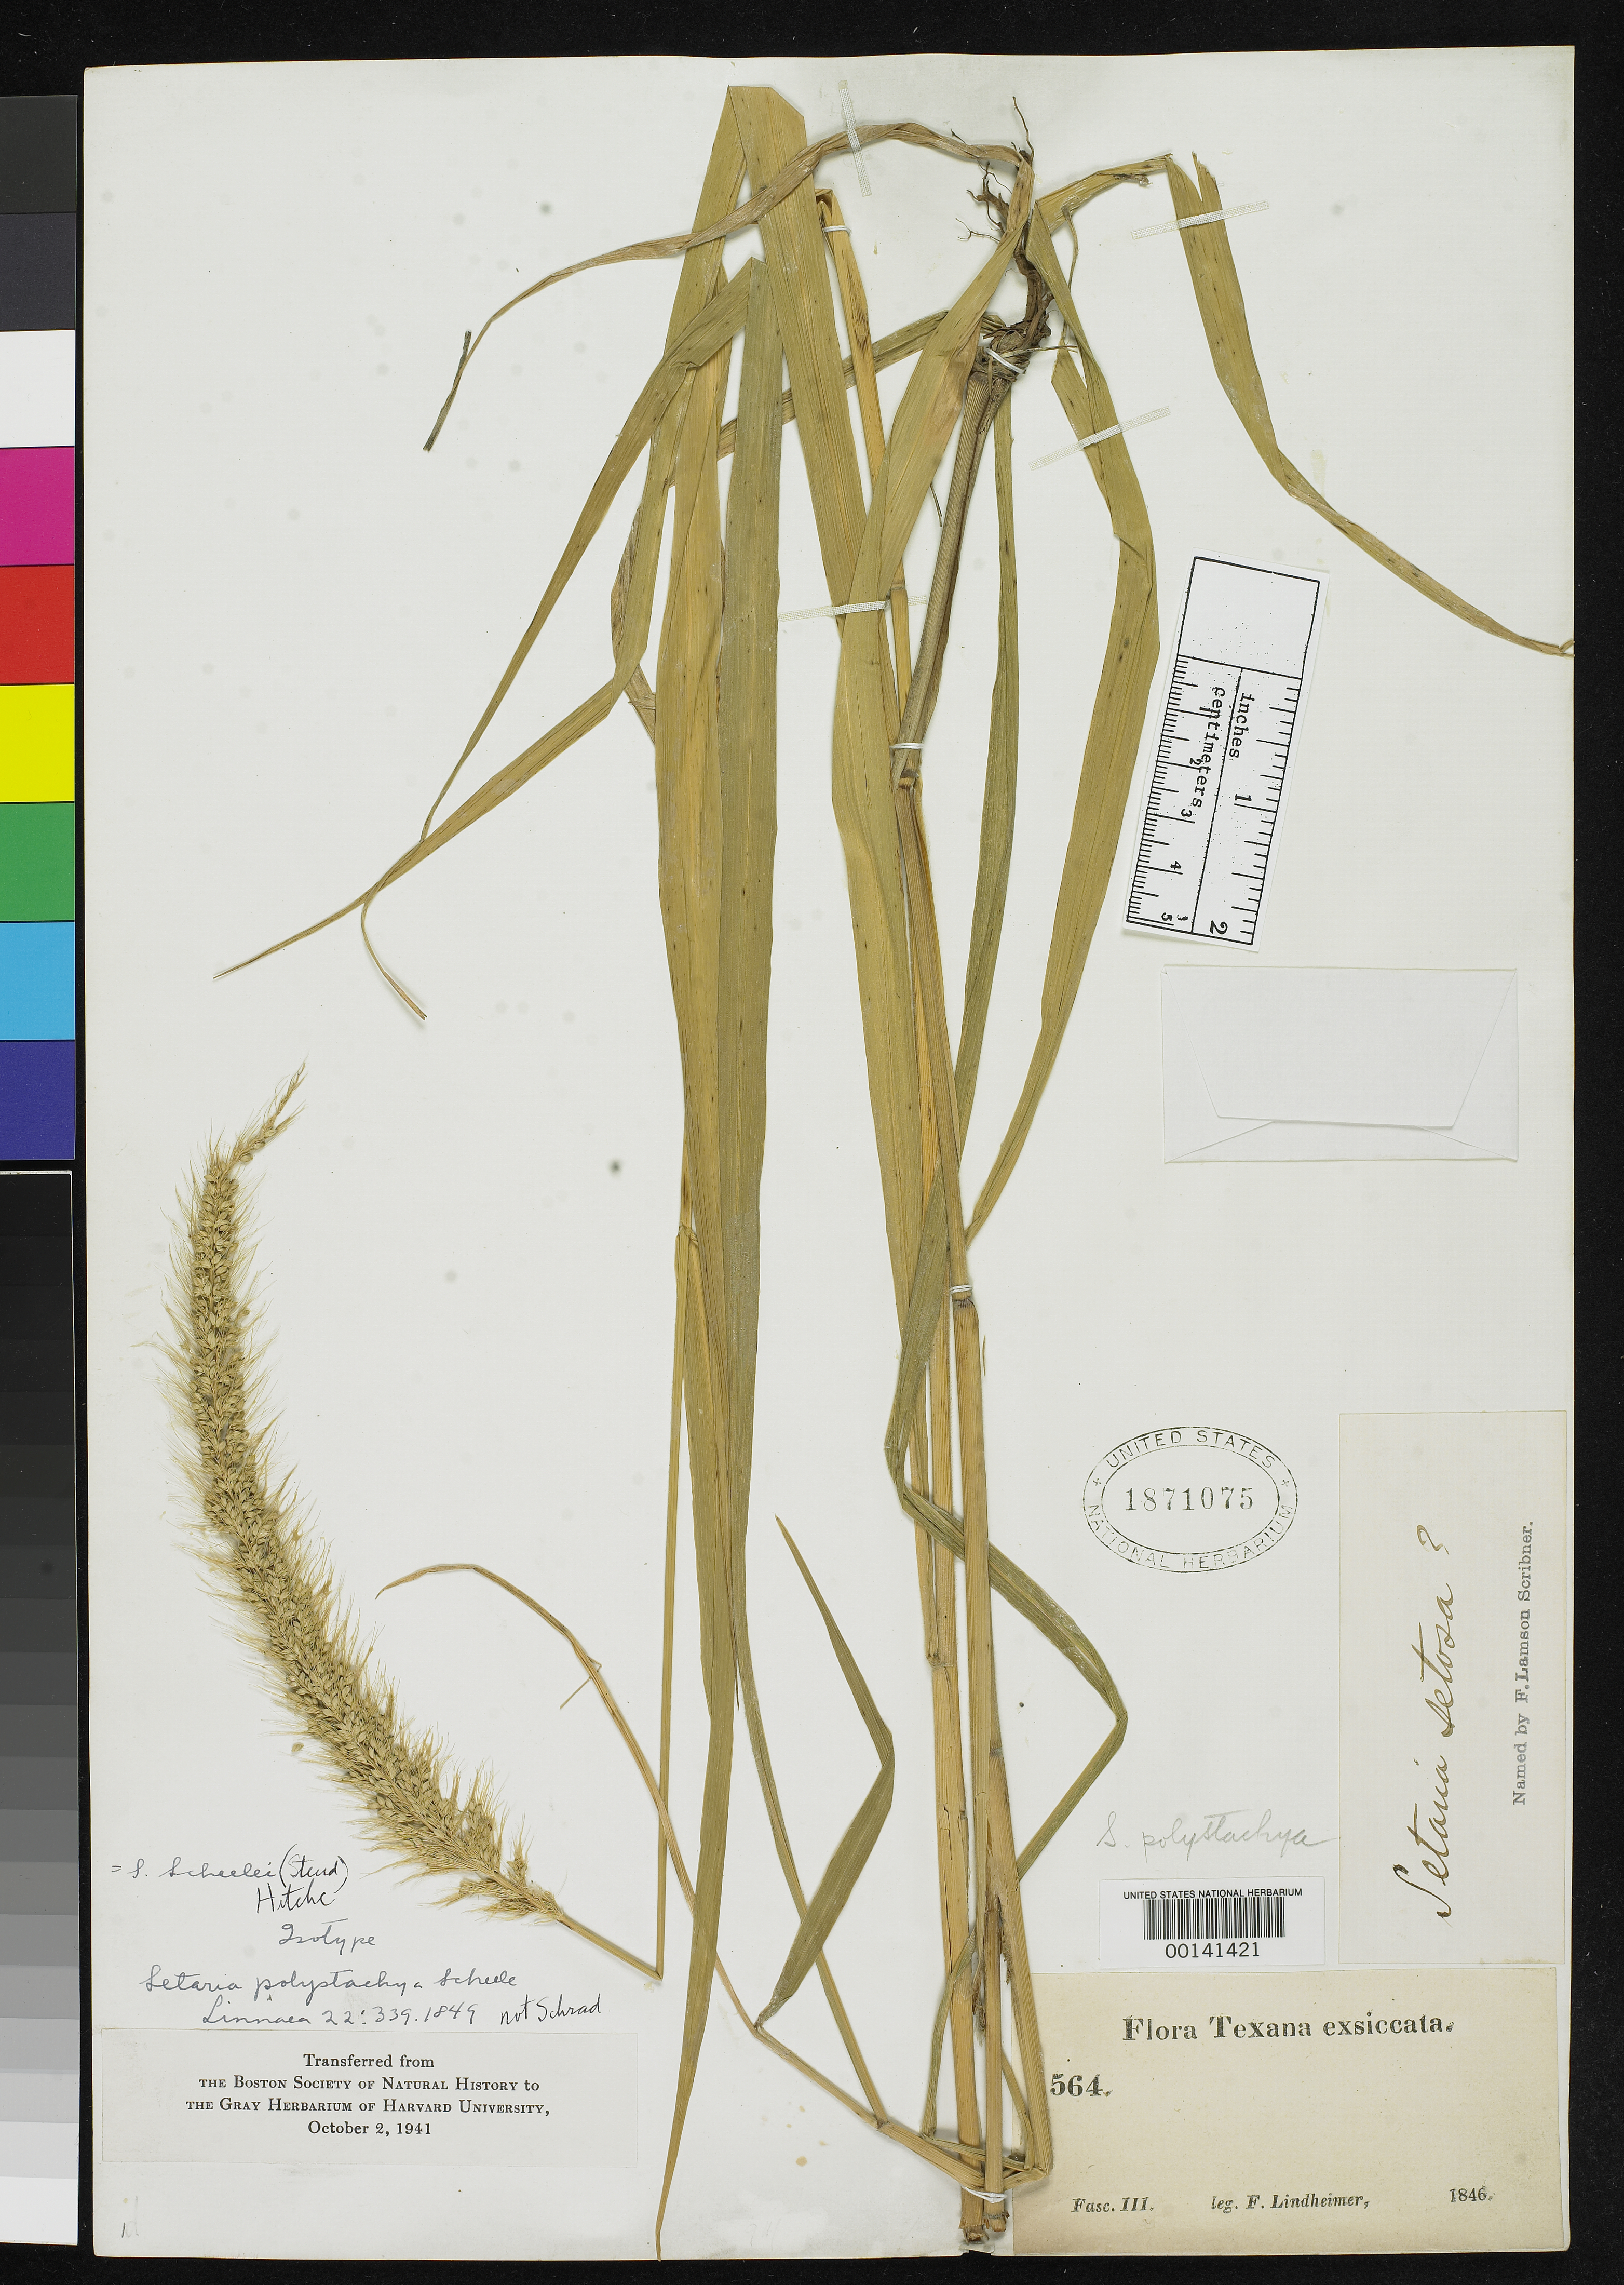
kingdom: Plantae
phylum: Tracheophyta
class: Liliopsida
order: Poales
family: Poaceae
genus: Setaria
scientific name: Setaria polystachya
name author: Scheele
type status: Isotype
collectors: F. J. Lindheimer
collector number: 564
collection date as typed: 1846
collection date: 1846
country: United States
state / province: Texas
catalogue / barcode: US 1871075